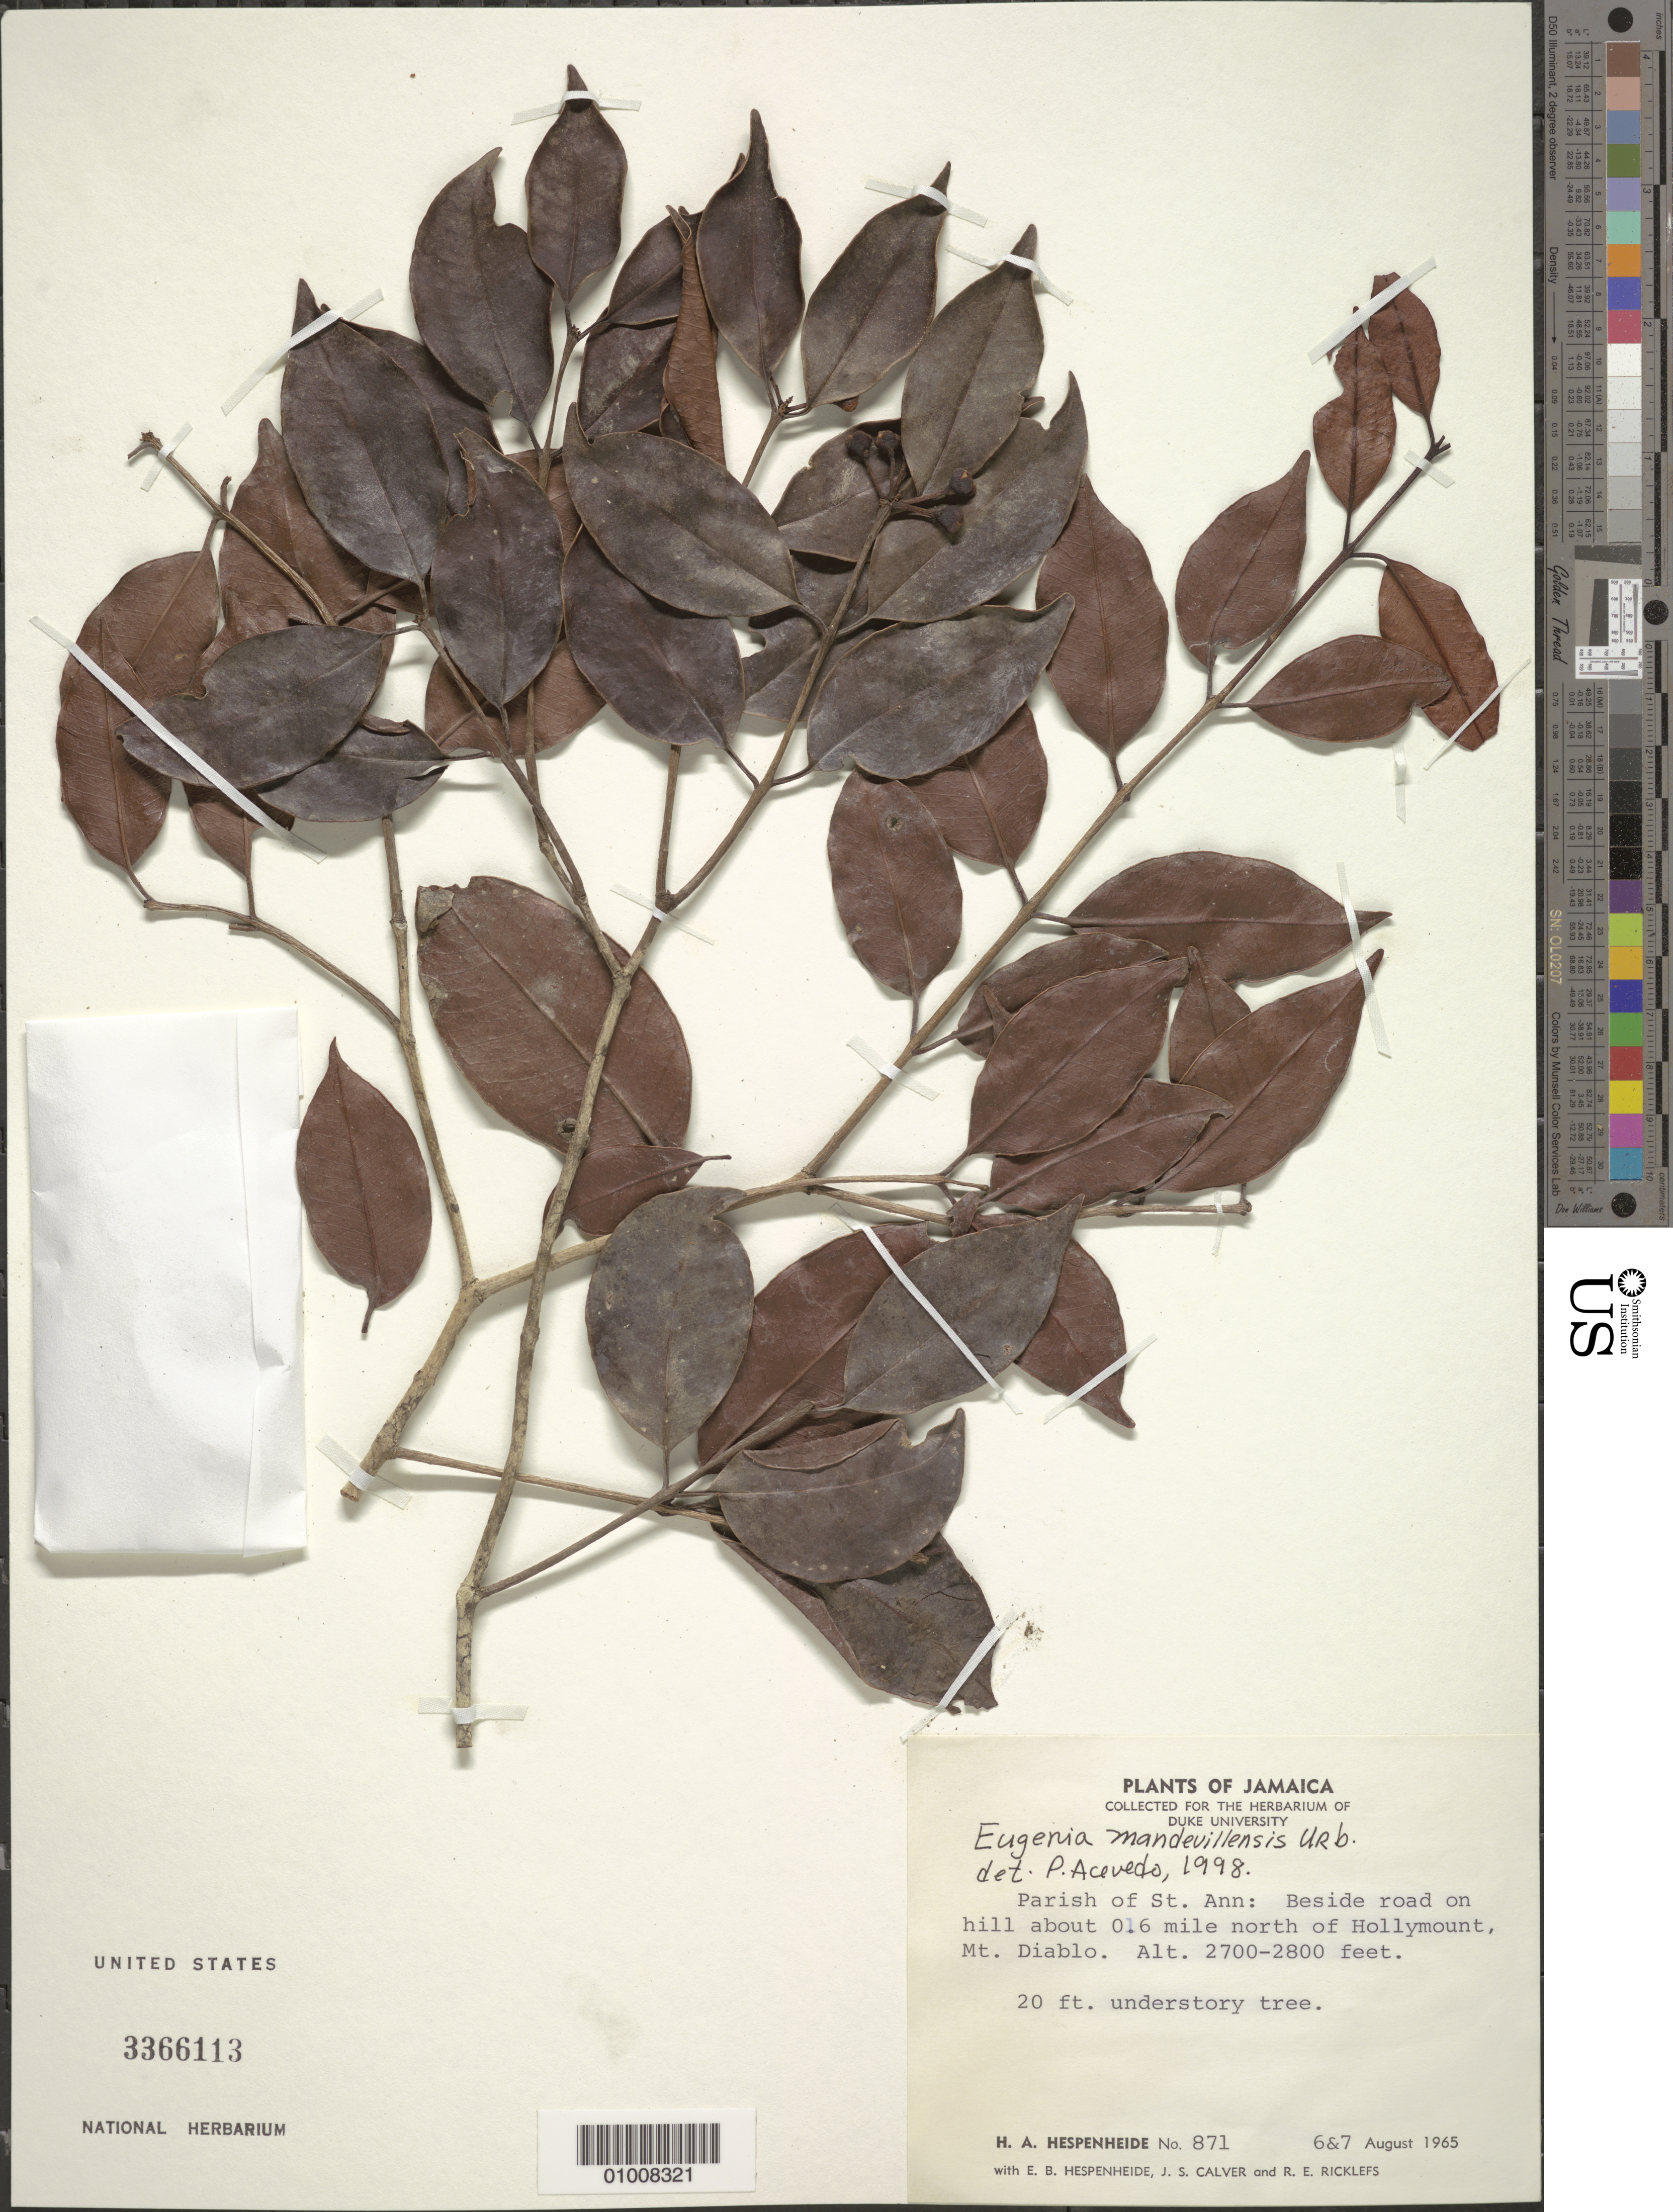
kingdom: Plantae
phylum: Tracheophyta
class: Magnoliopsida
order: Myrtales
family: Myrtaceae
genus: Eugenia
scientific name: Eugenia mandevillensis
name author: Urb.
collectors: H. A. Hespenheide, E. Hespenheide, J. Calver & R. Ricklefs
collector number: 871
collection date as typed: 06 Aug 1965 to 07 Aug 1965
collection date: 1965-08-06/1965-08-07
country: Jamaica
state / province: Saint Ann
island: Jamaica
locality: Beside road on hill about 0.6 mile north of Hollymount, Mt. Diablo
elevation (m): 823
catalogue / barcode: US 3366113